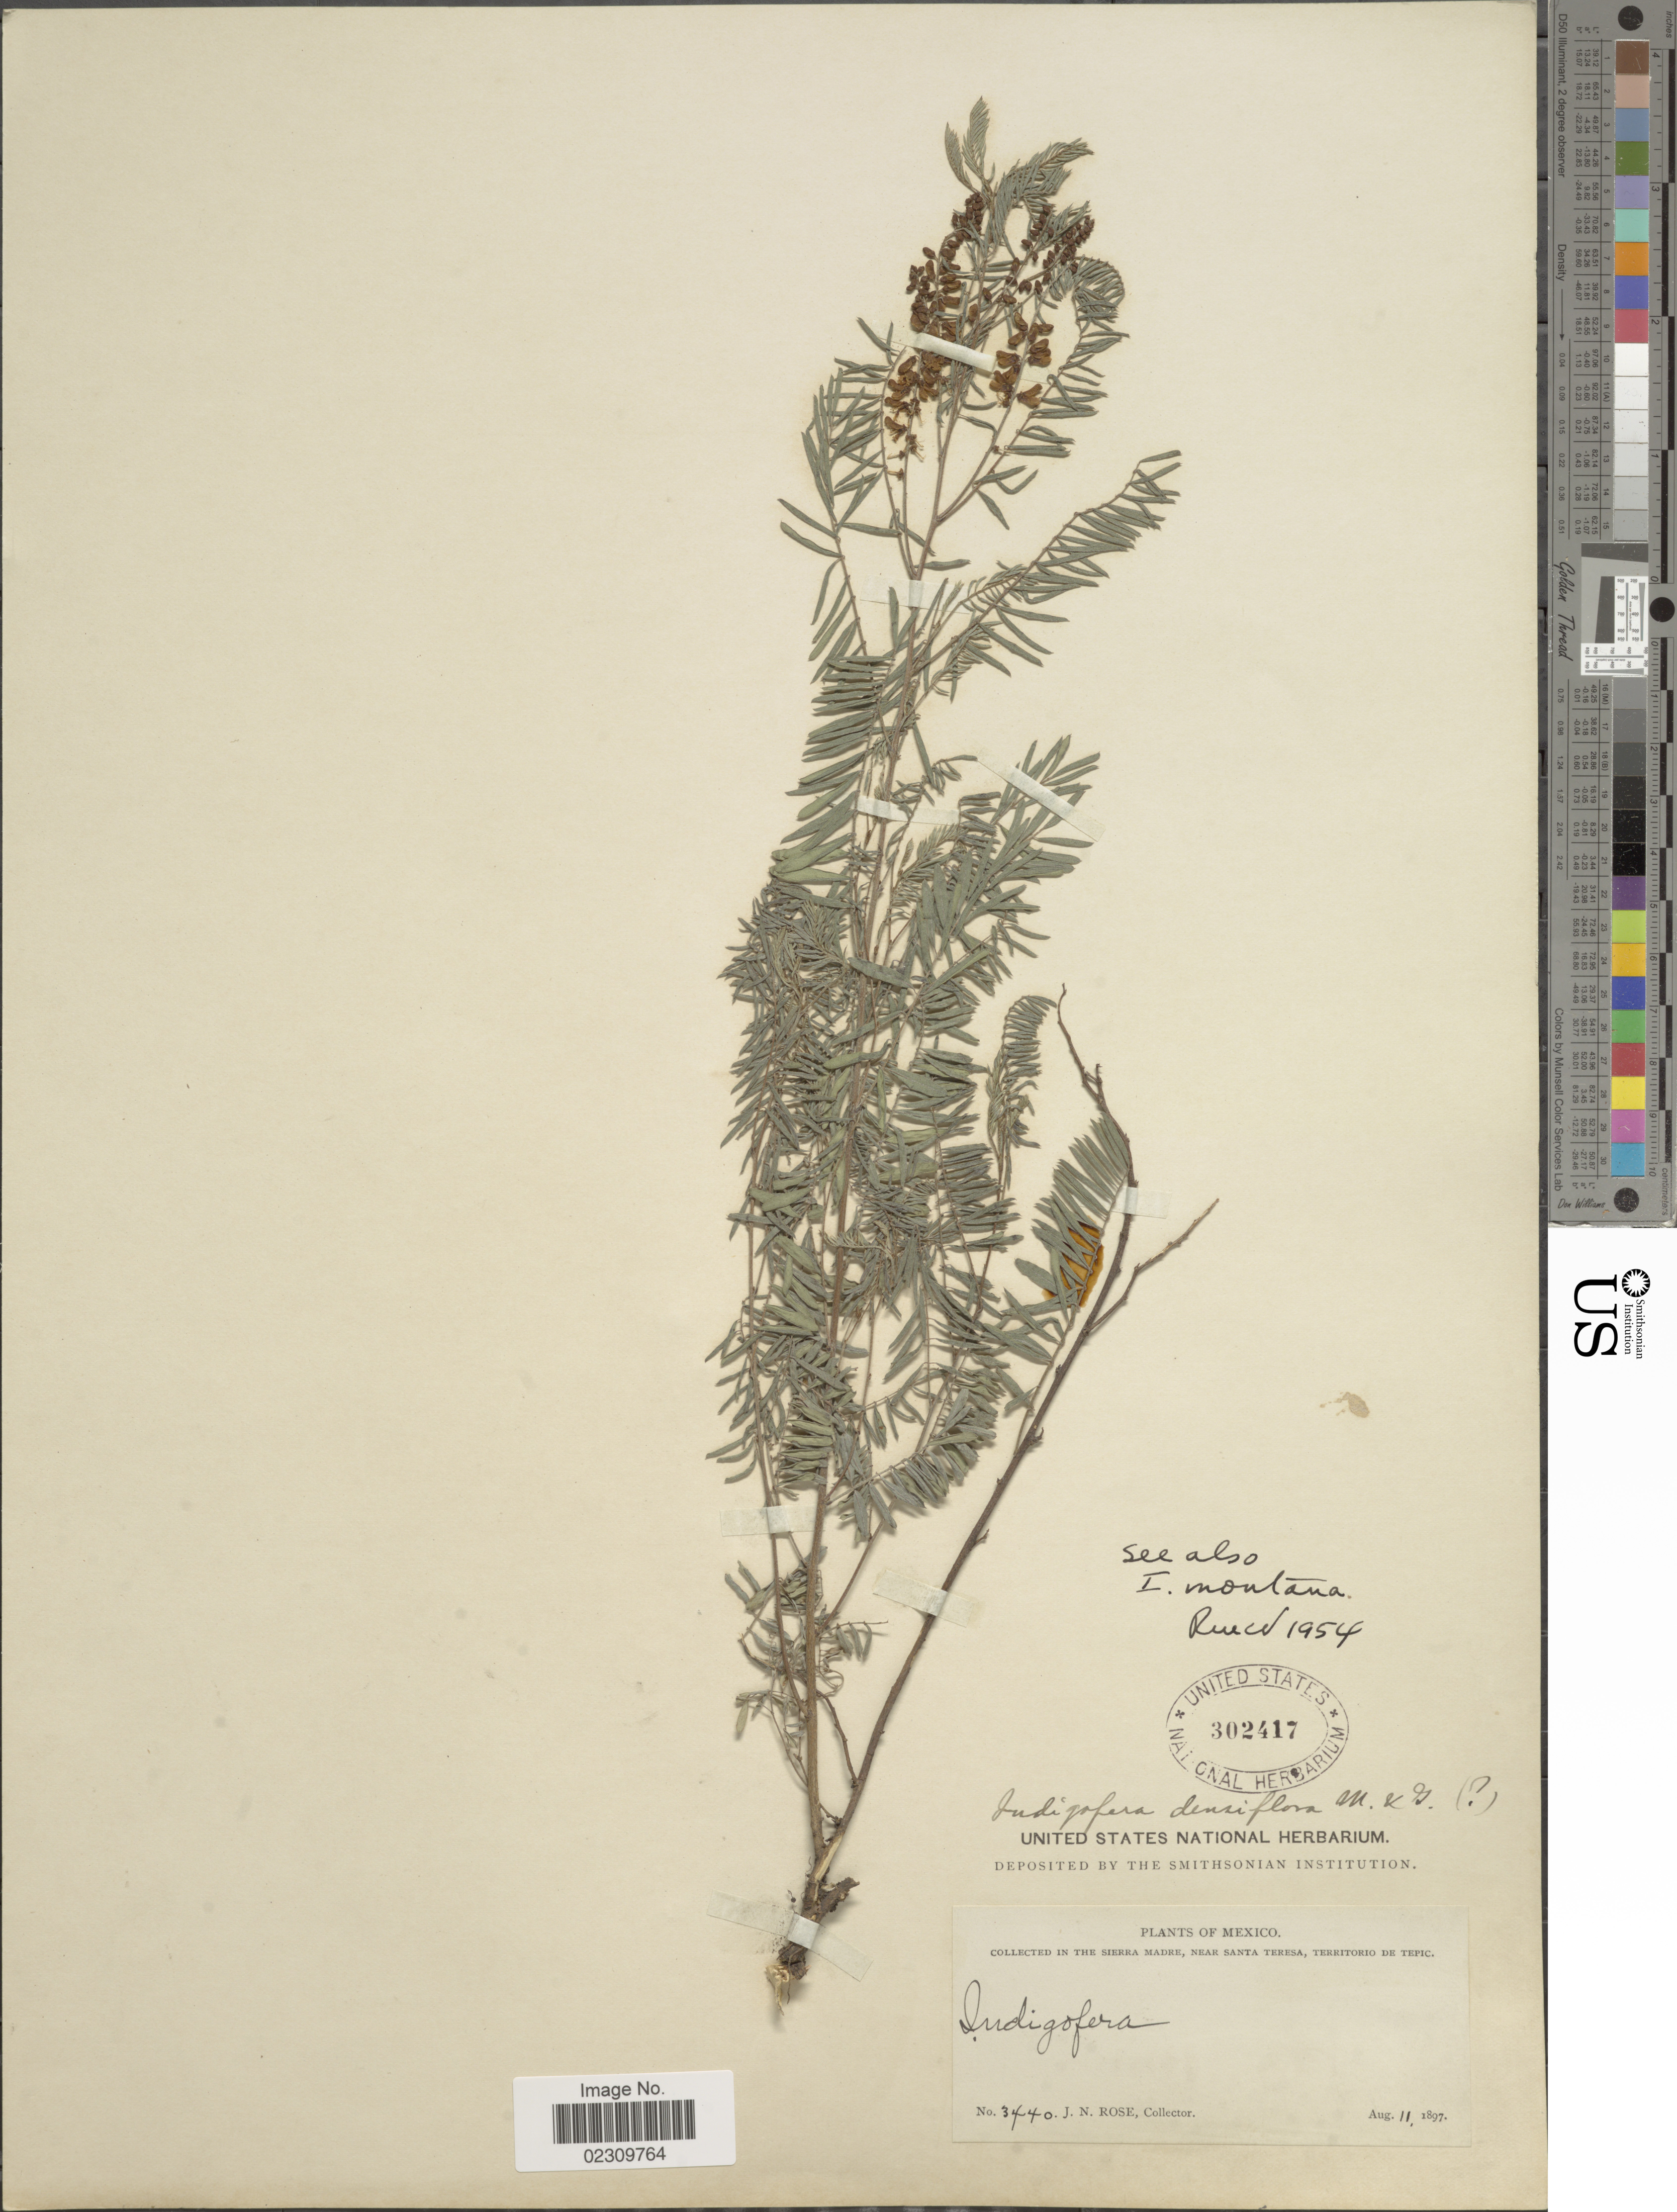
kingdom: Plantae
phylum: Tracheophyta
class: Magnoliopsida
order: Fabales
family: Fabaceae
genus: Indigofera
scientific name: Indigofera montana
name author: Rose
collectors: J. N. Rose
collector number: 3440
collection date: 1897-08-11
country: Mexico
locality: Sierra Madre, Near Santa Teresa, Territorio de Tepic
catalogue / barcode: US 302417